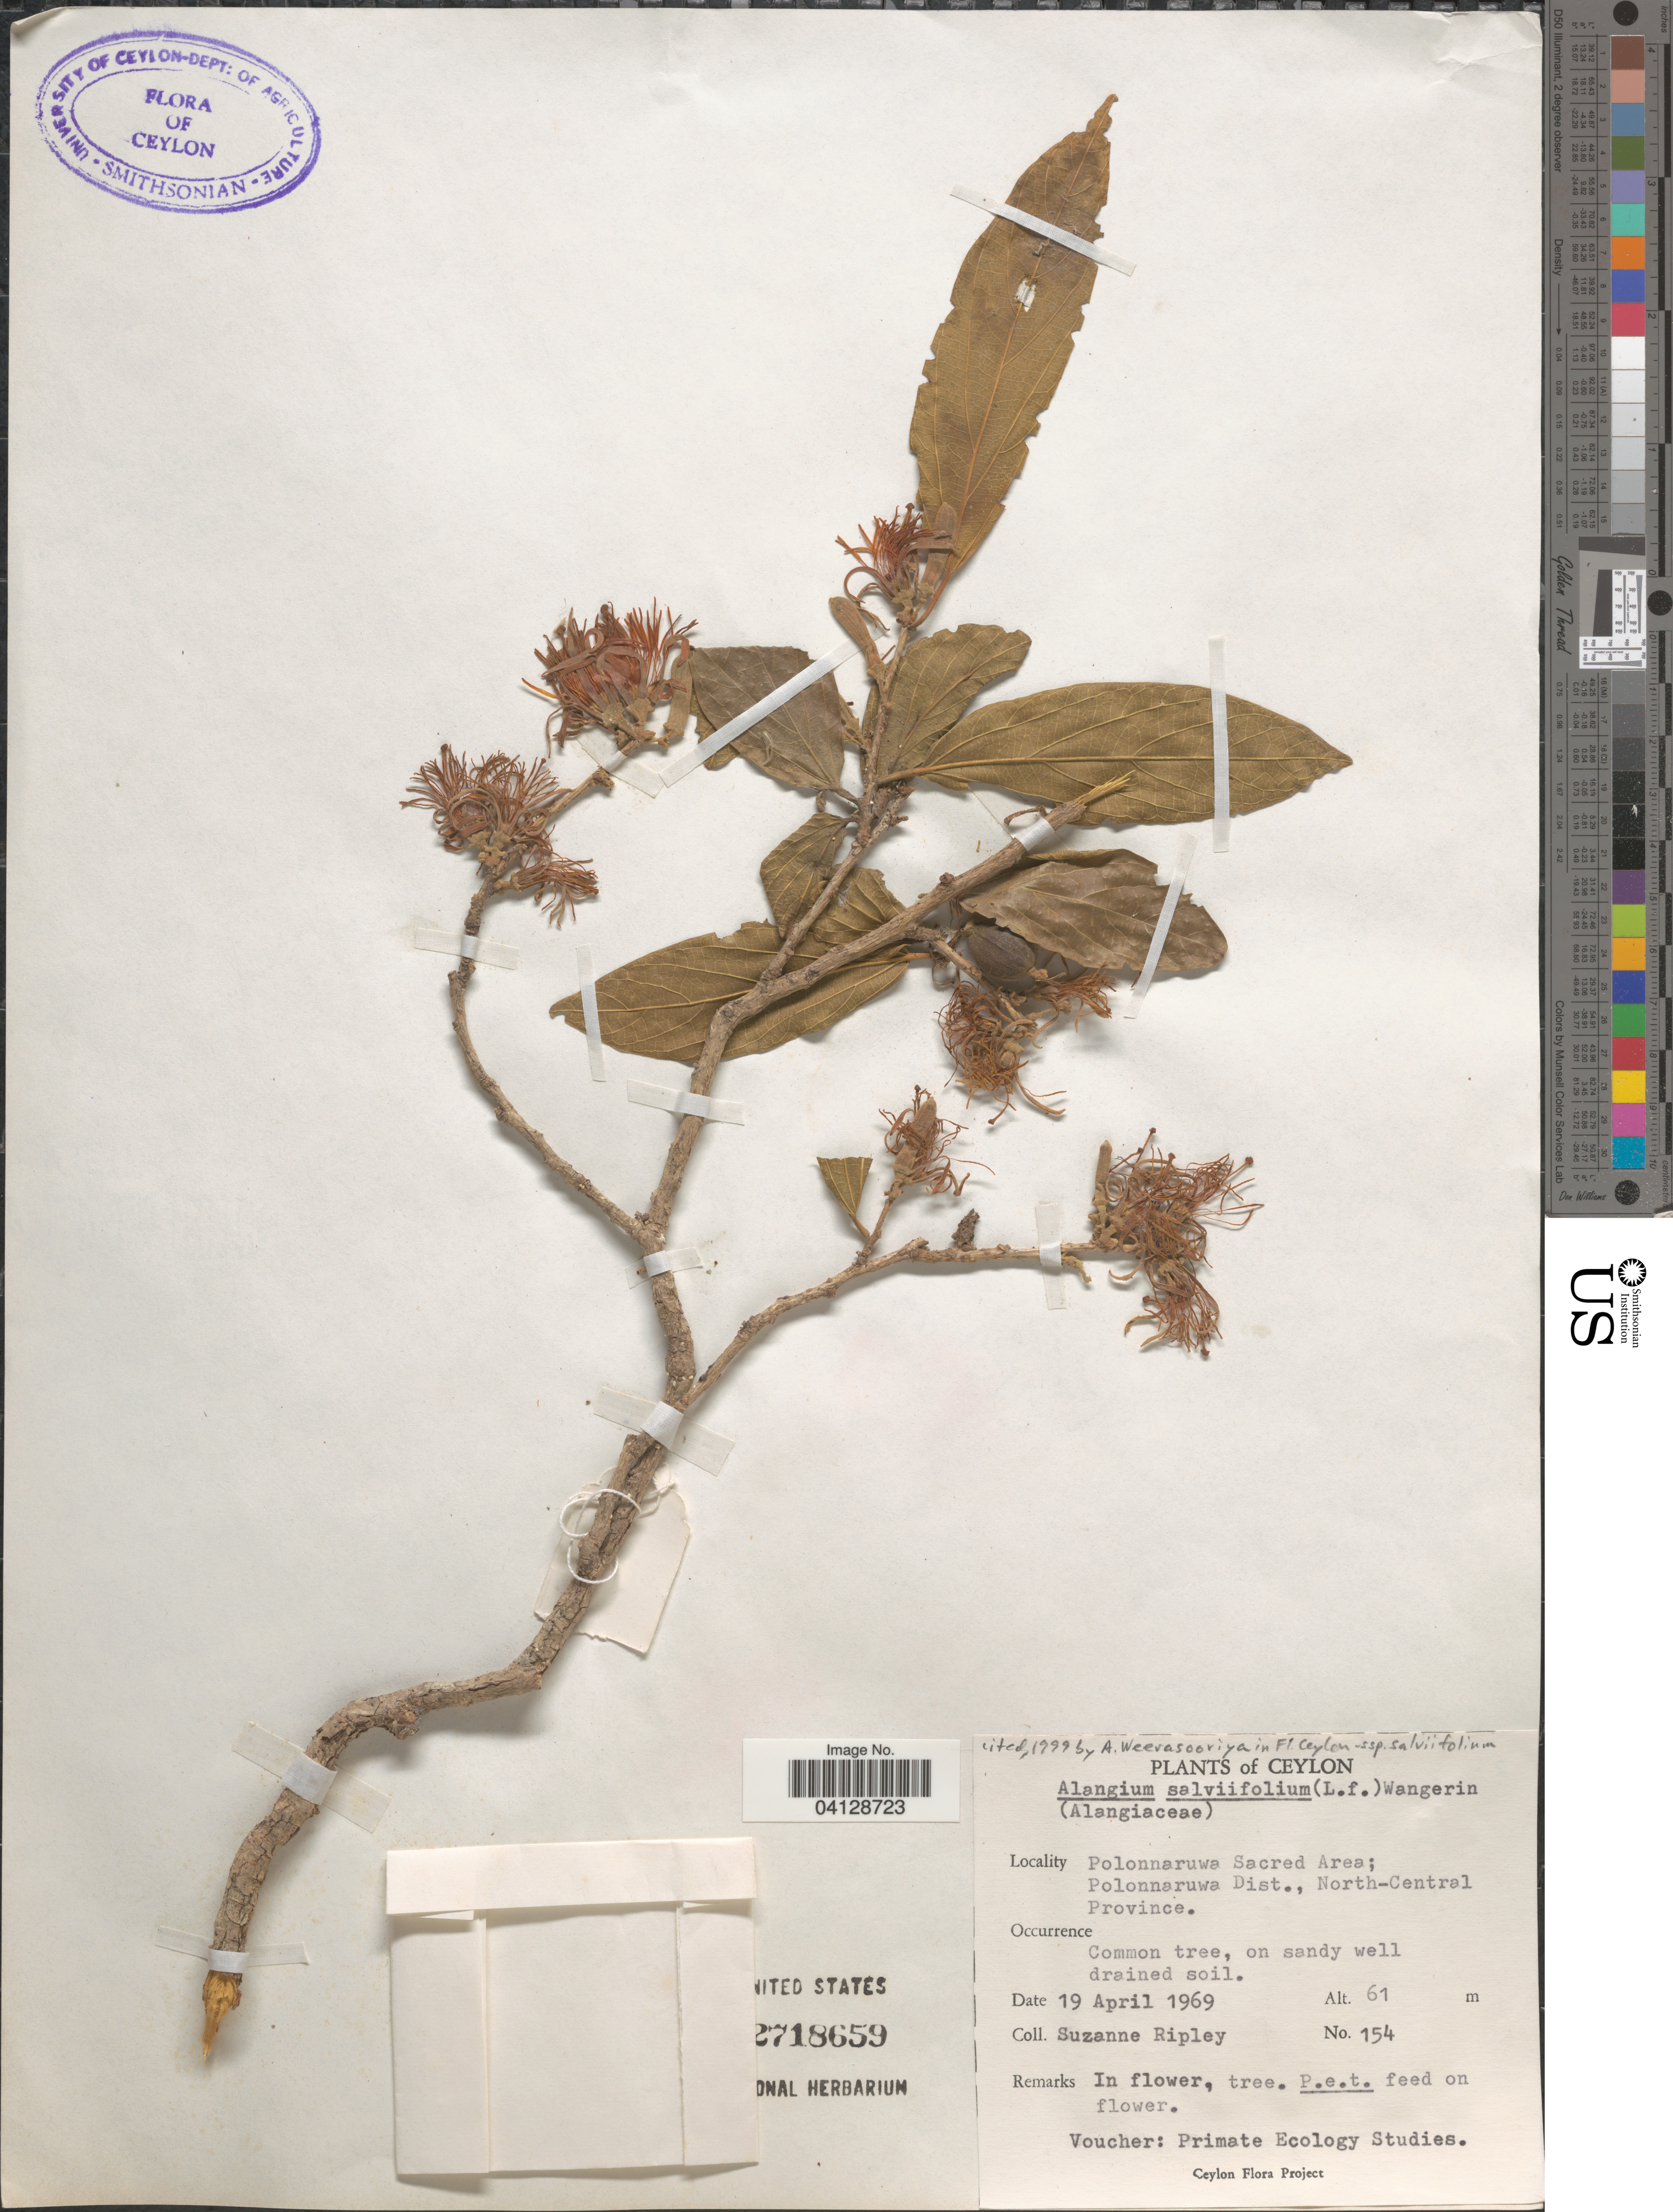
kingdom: Plantae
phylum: Tracheophyta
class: Magnoliopsida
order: Cornales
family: Cornaceae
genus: Alangium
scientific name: Alangium salviifolium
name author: (L. f.) Wangerin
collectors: S. Ripley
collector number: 154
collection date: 1969-04-19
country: Sri Lanka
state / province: North Central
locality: Ceylon. Polonnaruwa Sacred Area; Polonnaruwa Dist.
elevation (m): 61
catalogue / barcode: US 2718659